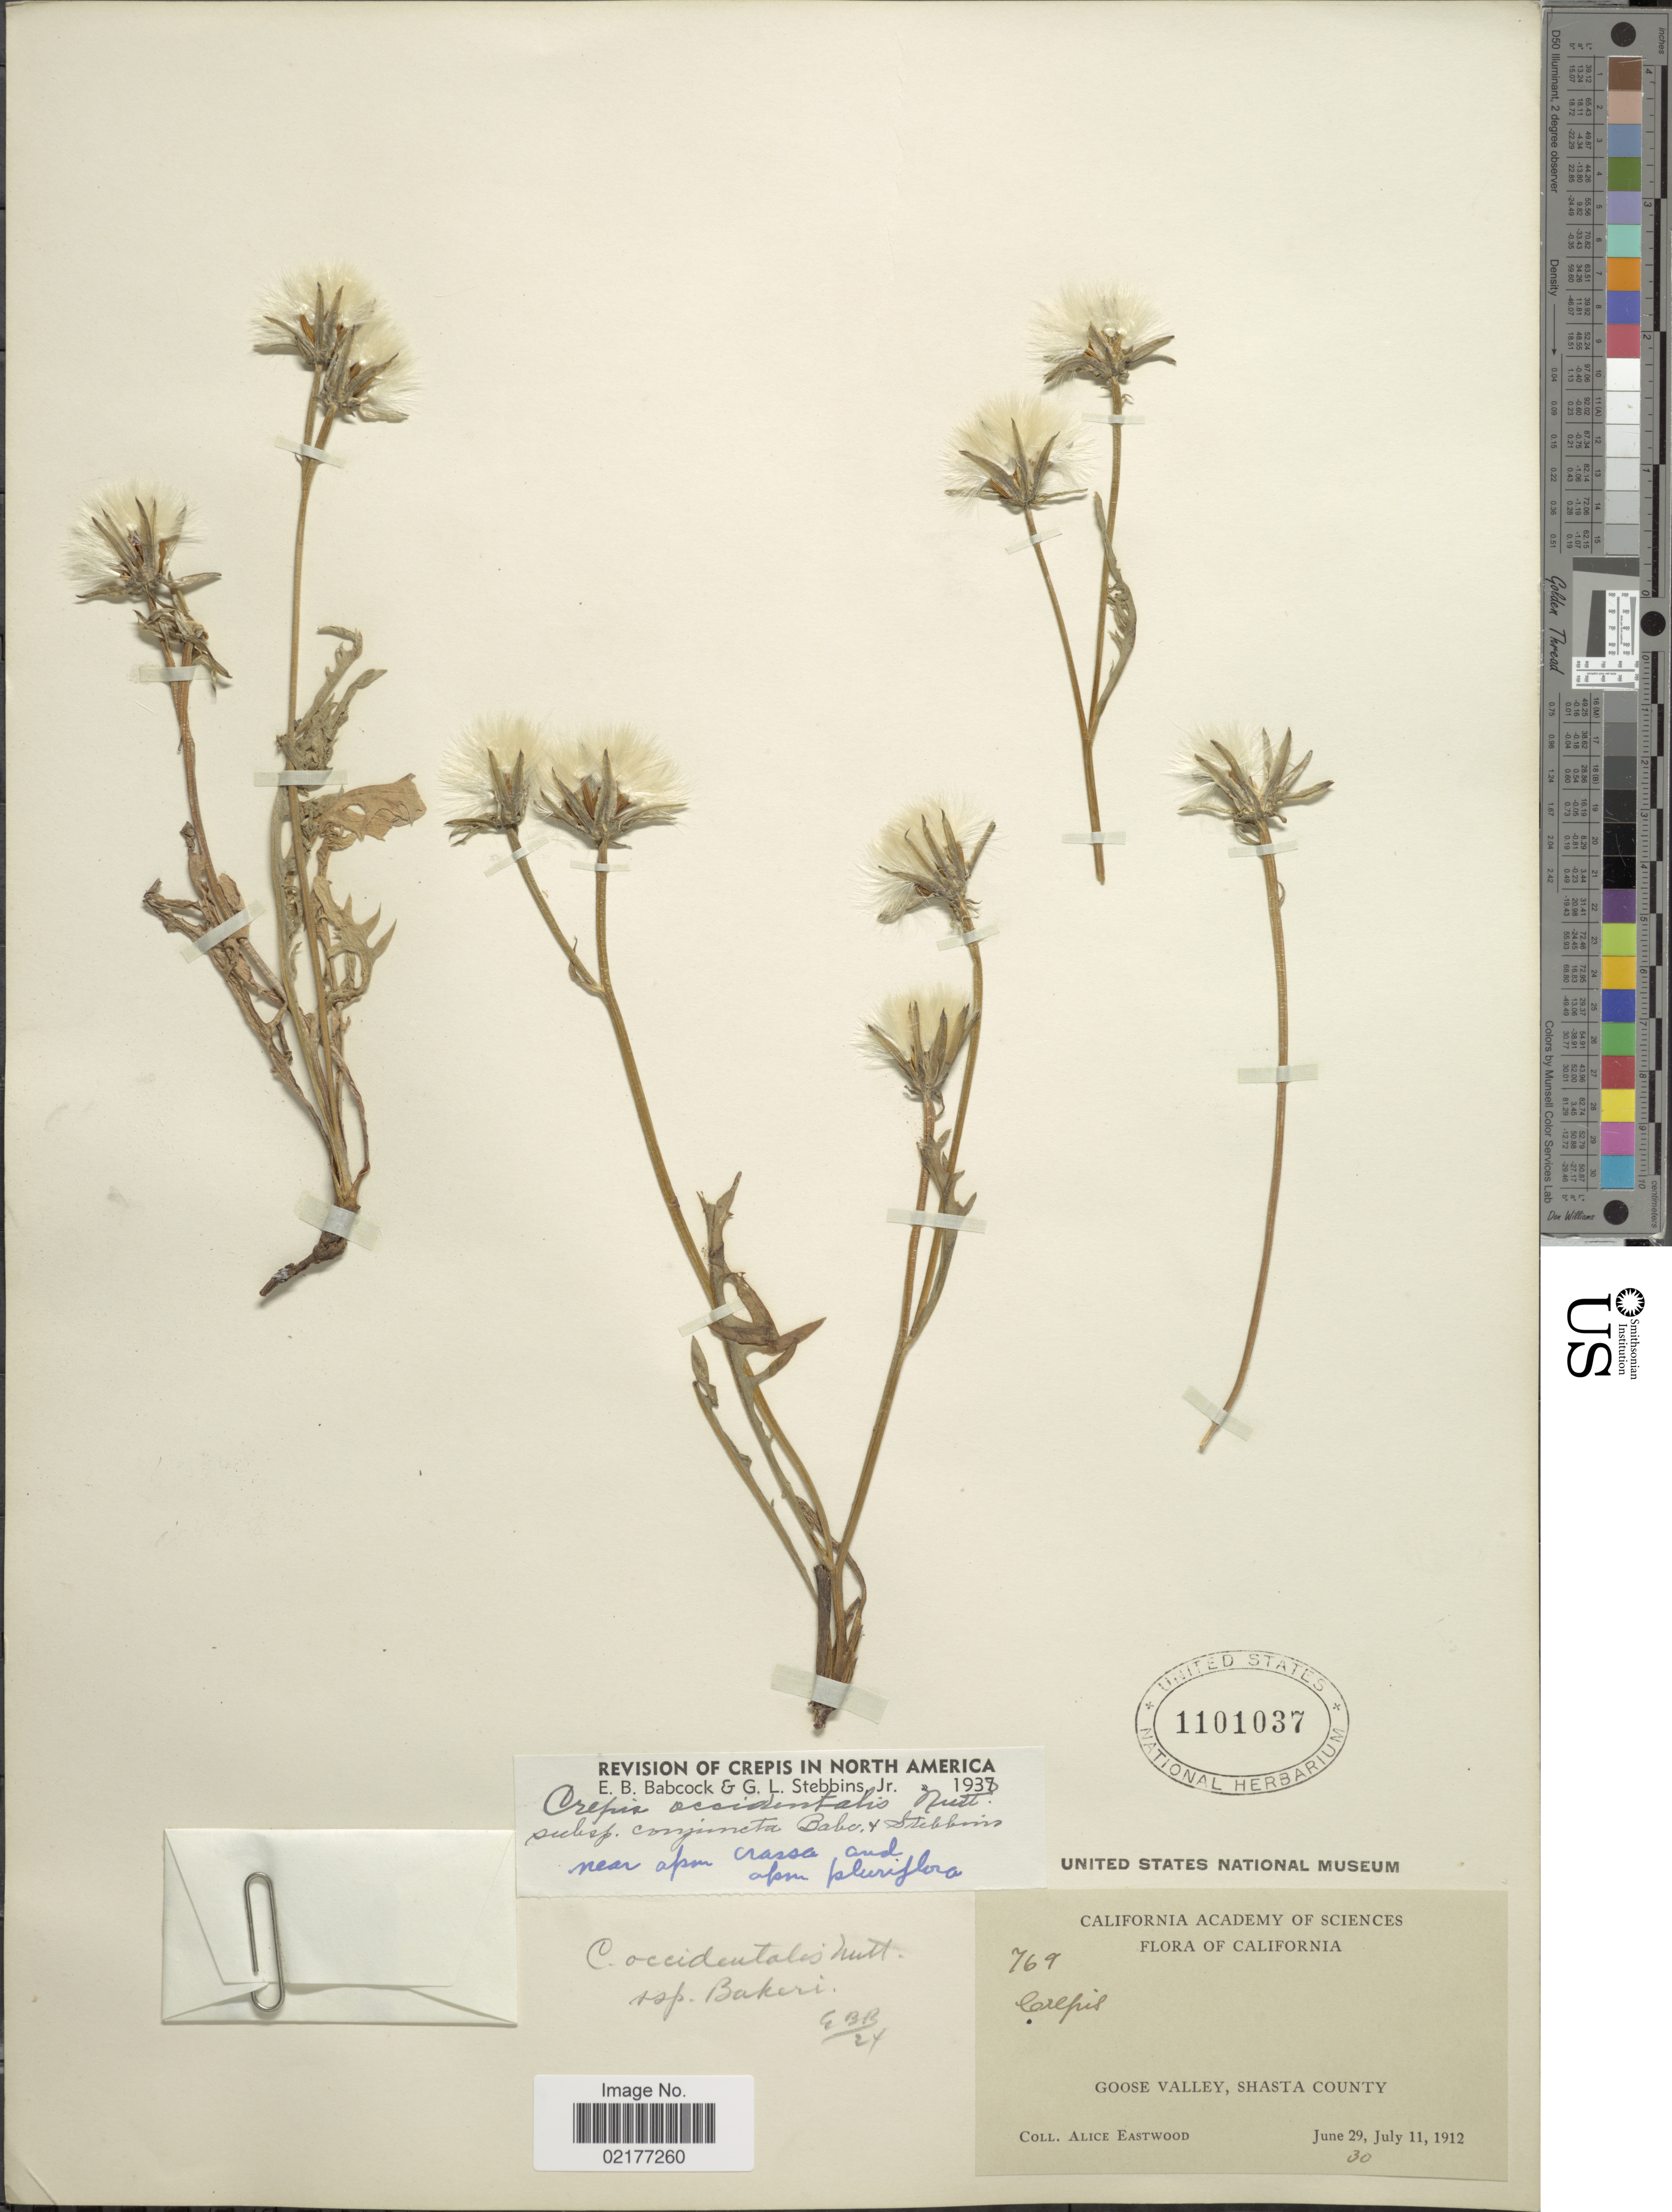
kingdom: Plantae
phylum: Tracheophyta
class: Magnoliopsida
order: Asterales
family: Asteraceae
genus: Crepis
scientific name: Crepis occidentalis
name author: Nutt.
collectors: A. Eastwood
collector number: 769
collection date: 1912-06-30/1912-07-11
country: United States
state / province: California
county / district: Shasta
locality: Goose Valley, Shasta County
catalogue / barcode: US 1101037